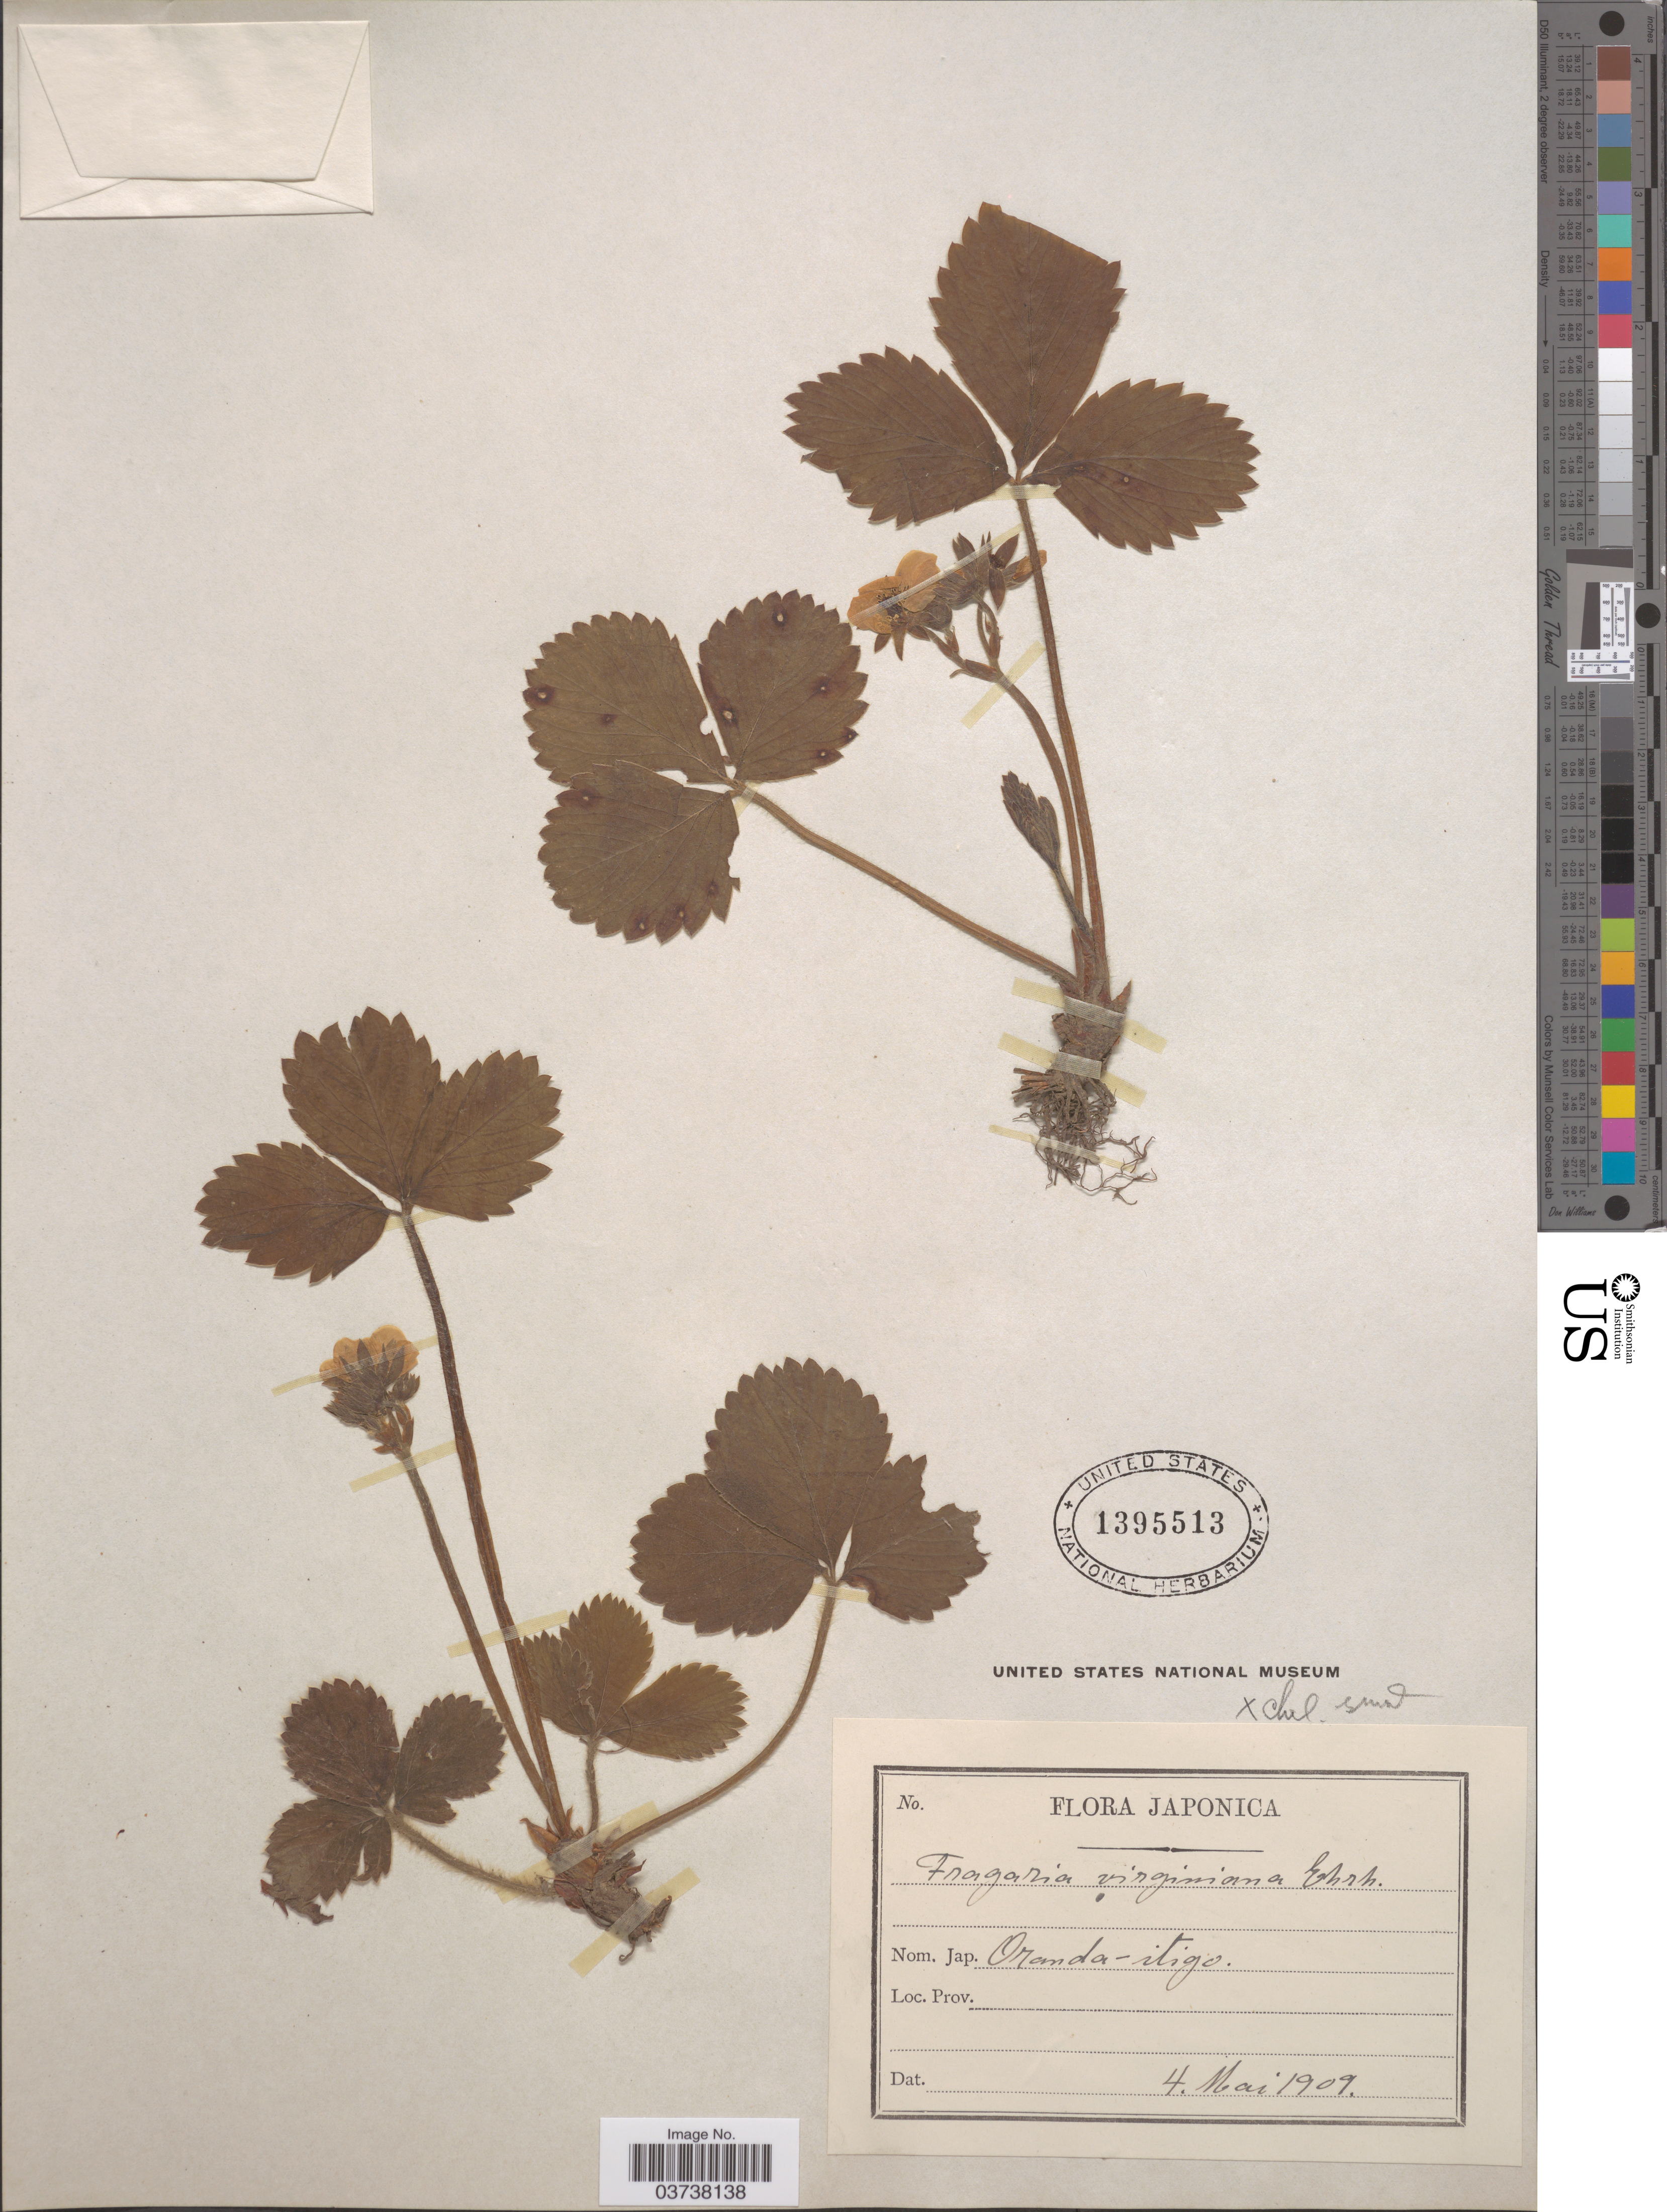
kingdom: Plantae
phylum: Tracheophyta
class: Magnoliopsida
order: Rosales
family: Rosaceae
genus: Fragaria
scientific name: Fragaria virginiana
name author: Mill.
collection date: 1909-05-04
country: Japan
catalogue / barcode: US 1395513